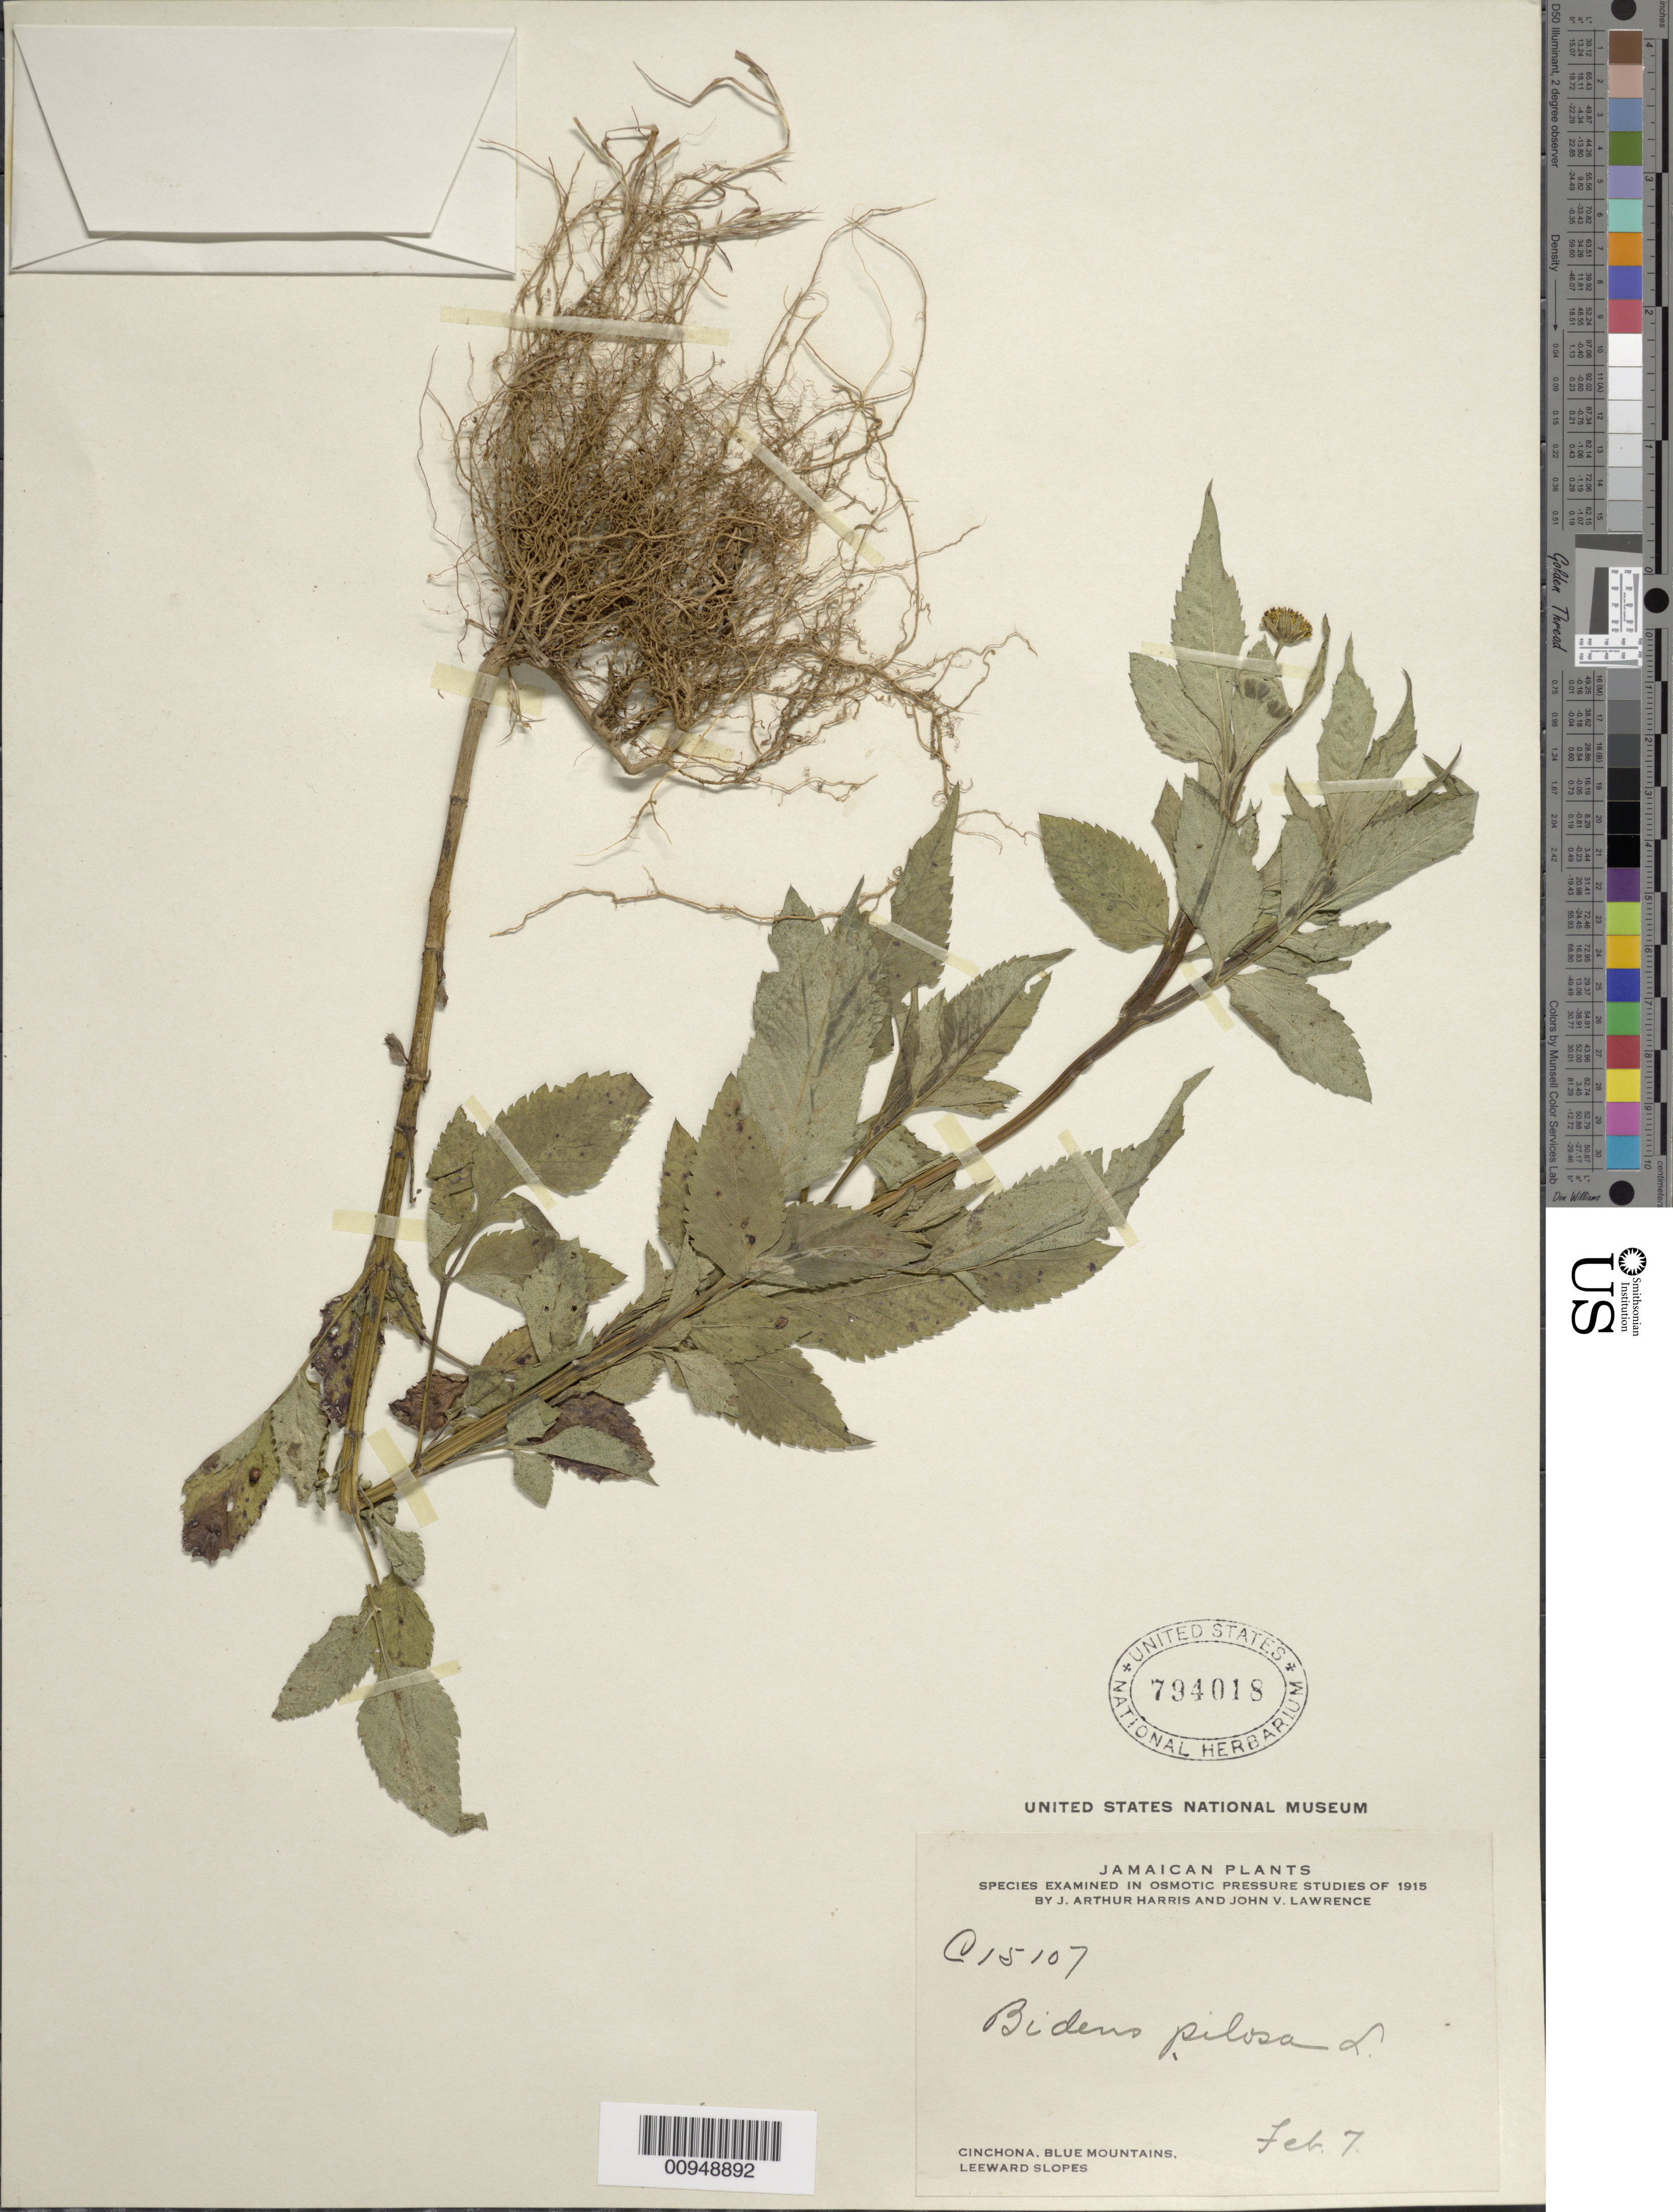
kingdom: Plantae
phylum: Tracheophyta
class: Magnoliopsida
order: Asterales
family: Asteraceae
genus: Bidens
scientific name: Bidens pilosa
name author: L.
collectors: J. A. Harris & J. Lawrence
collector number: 15107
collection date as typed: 07 Feb 1915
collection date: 1915-02-07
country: Jamaica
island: Jamaica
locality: Cinchona, Blue Mountains, Leeward Slopes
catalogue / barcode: US 794018